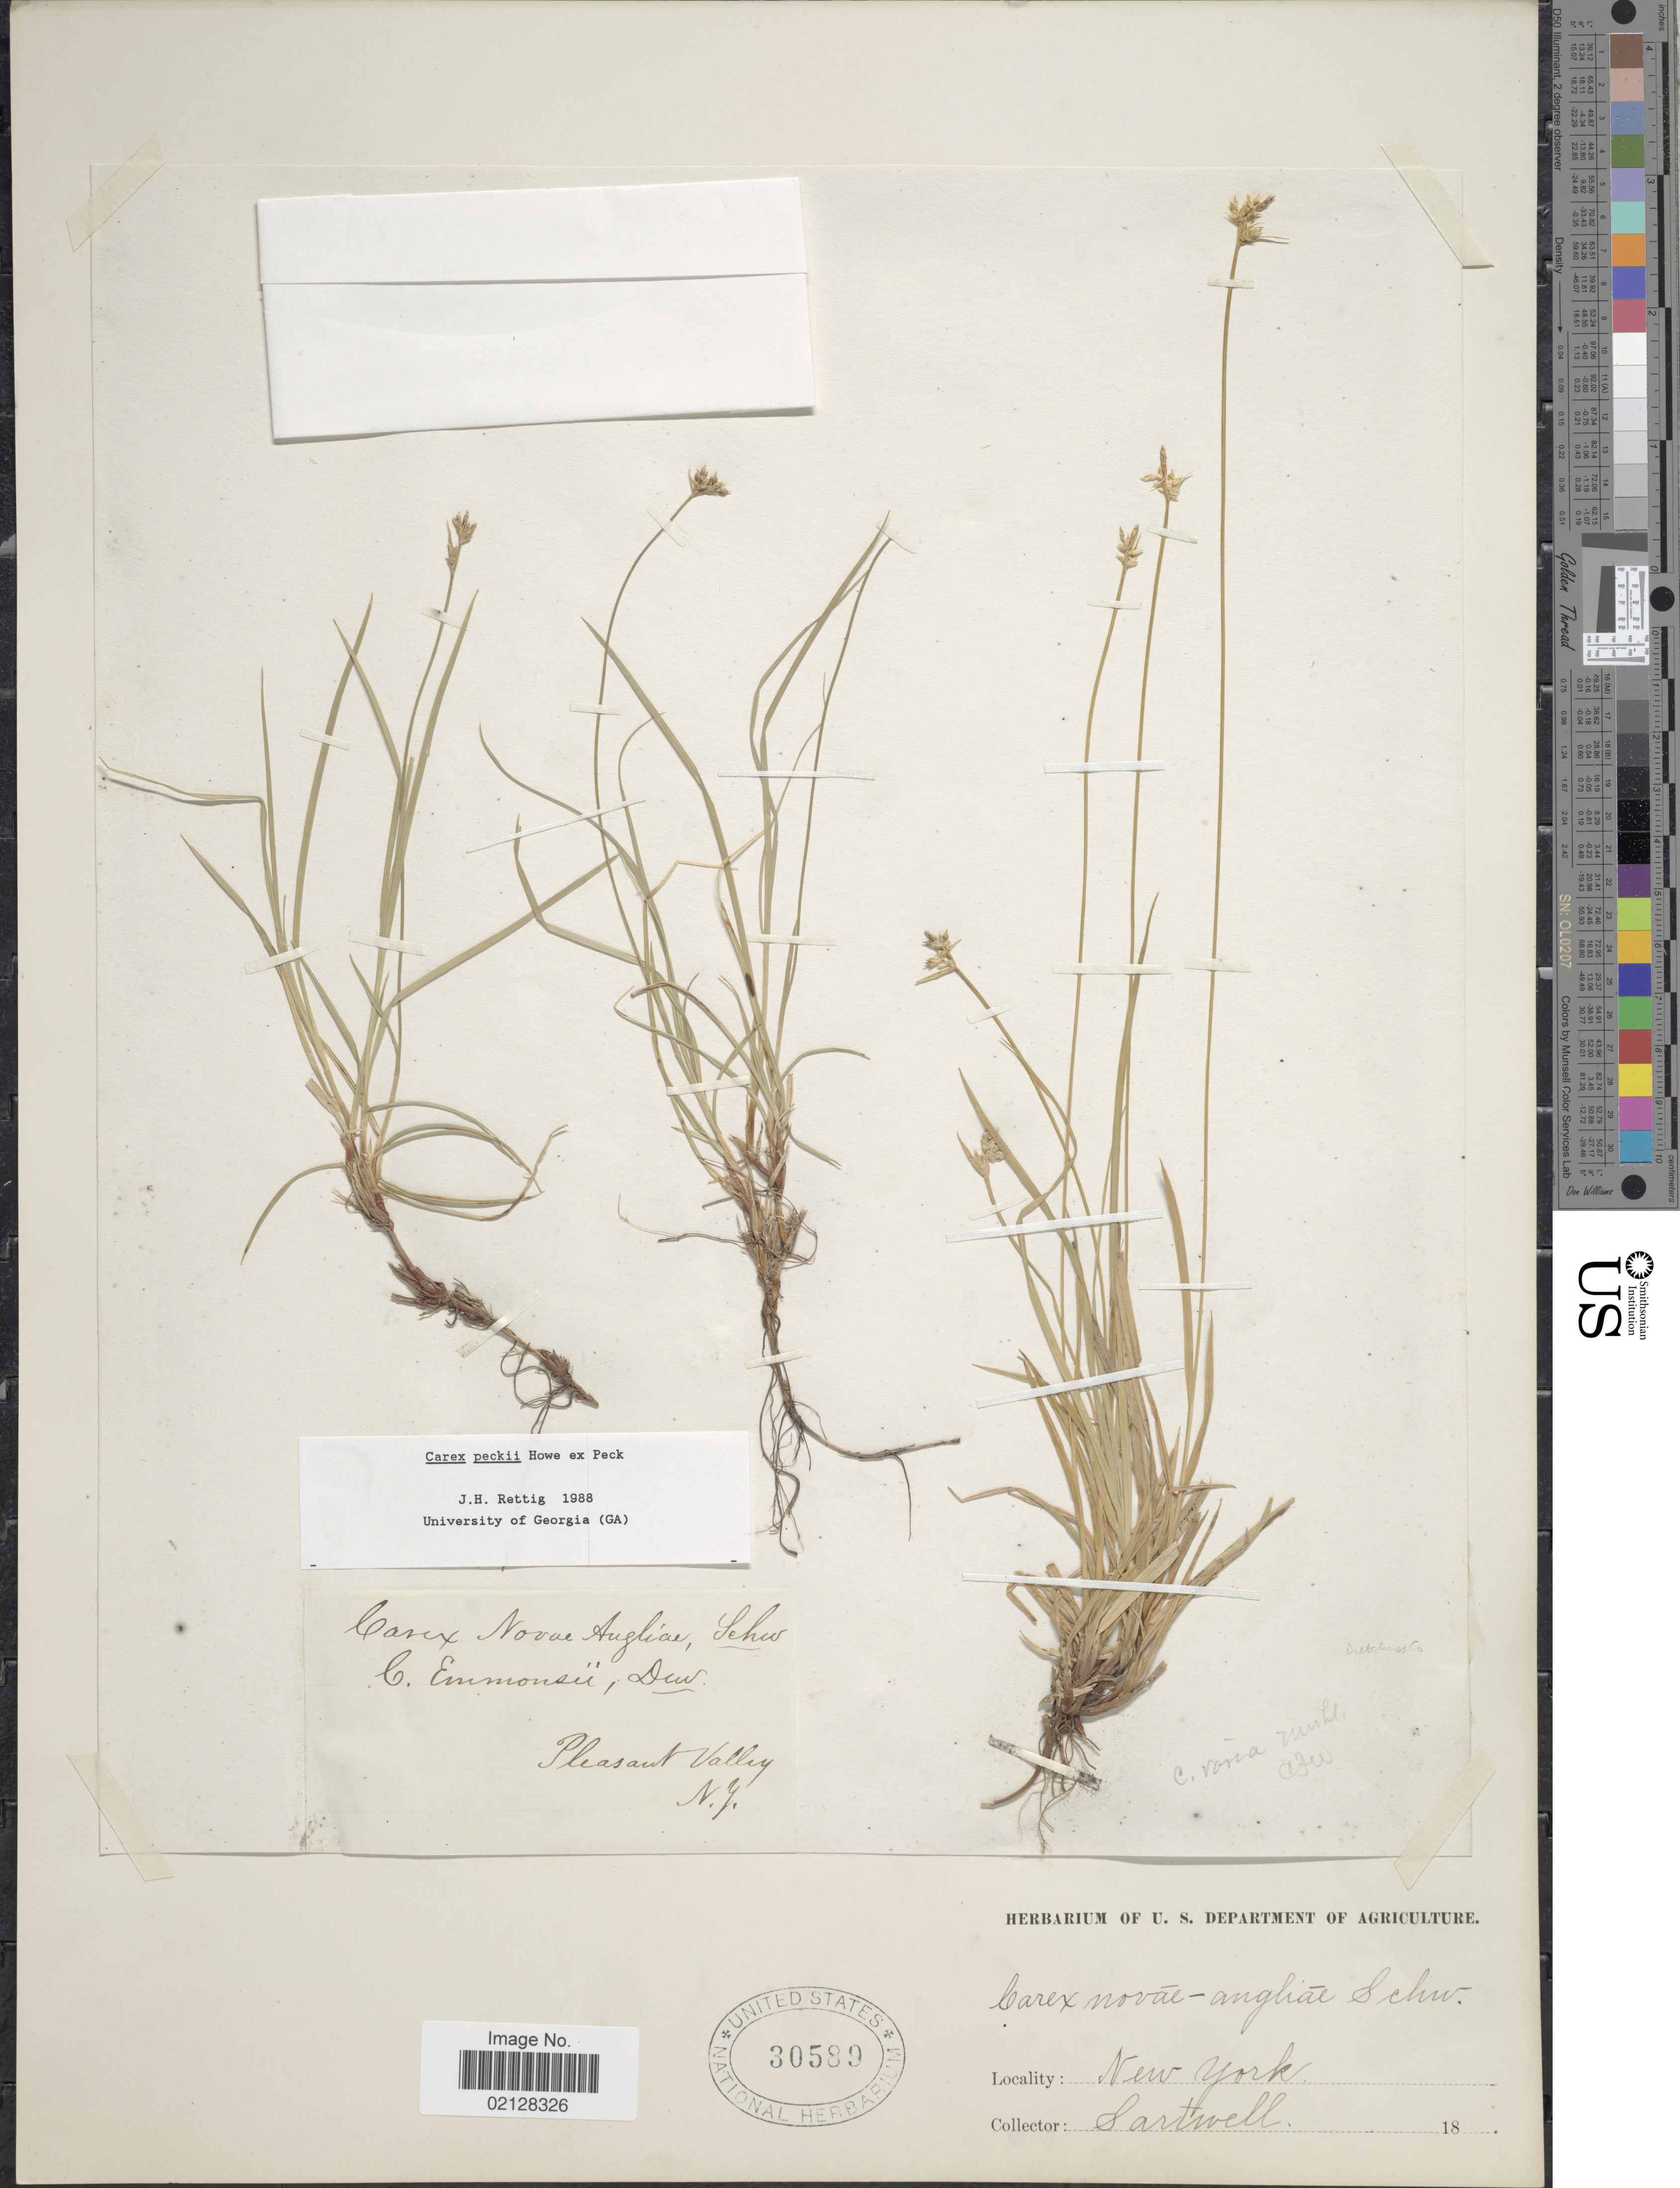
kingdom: Plantae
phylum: Tracheophyta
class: Liliopsida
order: Poales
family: Cyperaceae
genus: Carex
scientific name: Carex peckii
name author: Howe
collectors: Sartwell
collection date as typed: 18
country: United States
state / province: New York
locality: Pleasant Valley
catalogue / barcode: US 30589